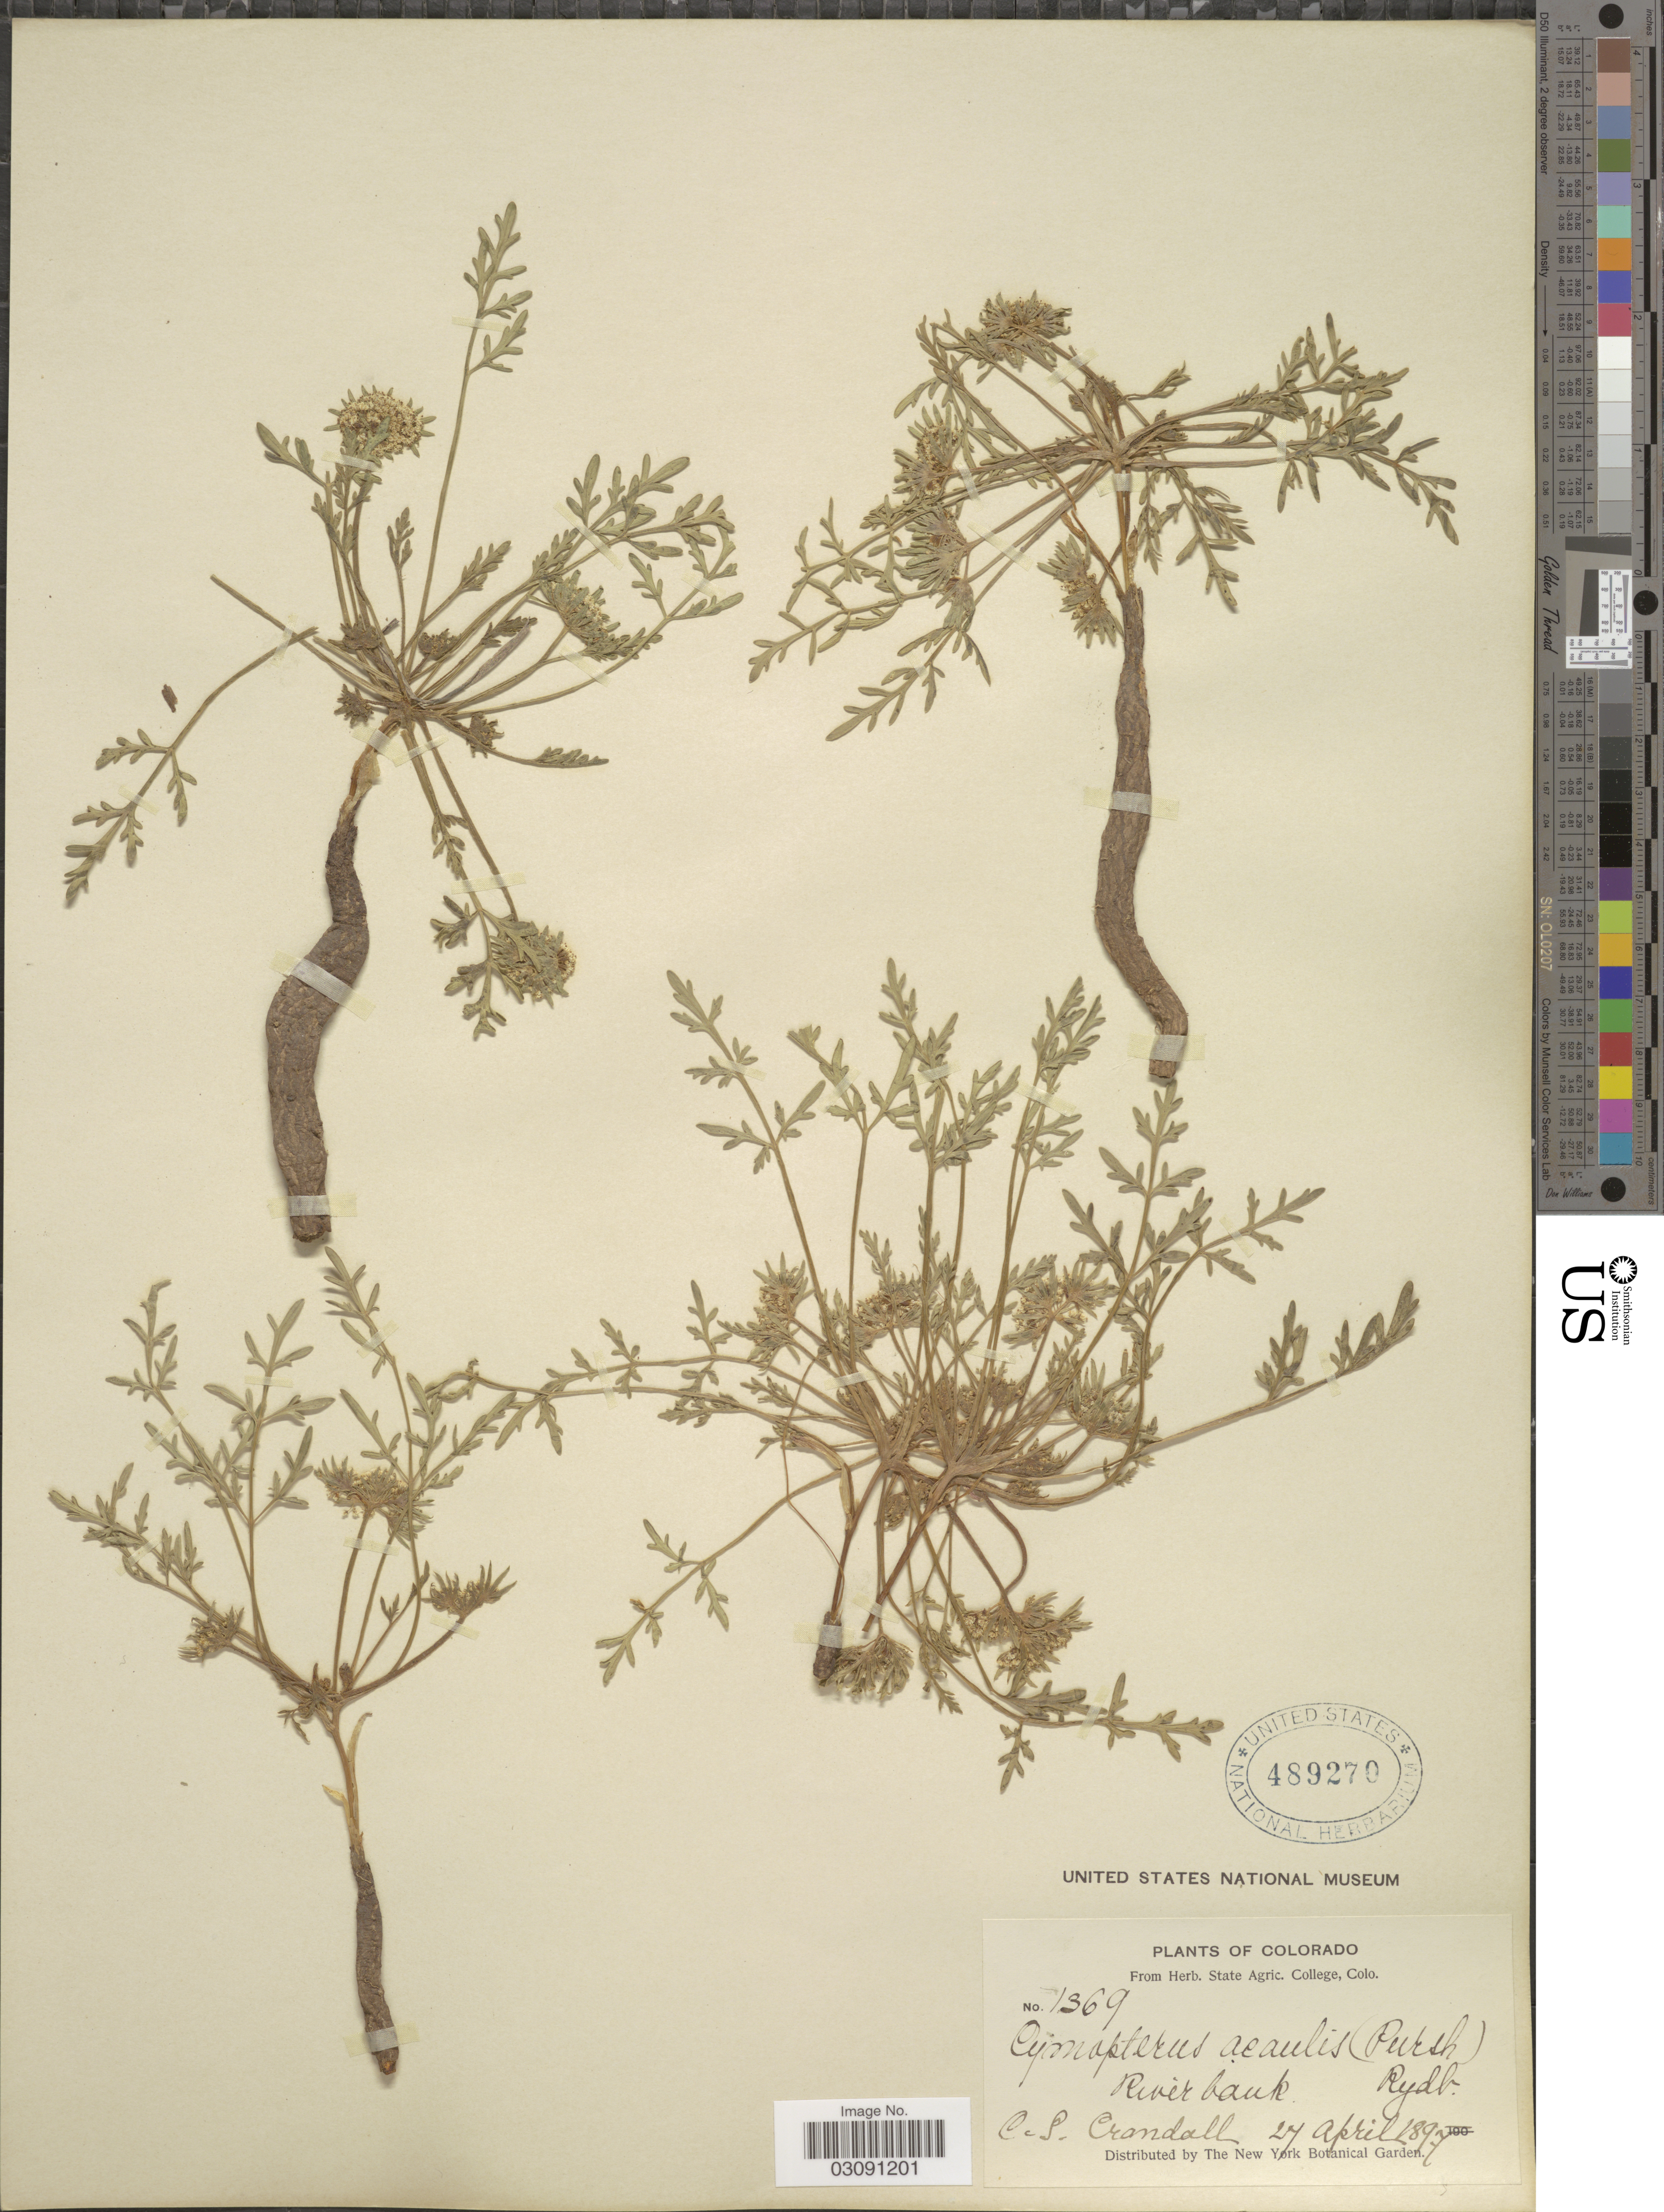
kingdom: Plantae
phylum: Tracheophyta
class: Magnoliopsida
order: Apiales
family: Apiaceae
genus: Cymopterus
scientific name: Cymopterus acaulis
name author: (Pursh) Raf.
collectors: C. Crandall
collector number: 1369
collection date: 1897-04-27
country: United States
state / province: Colorado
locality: River bank.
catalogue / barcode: US 489270